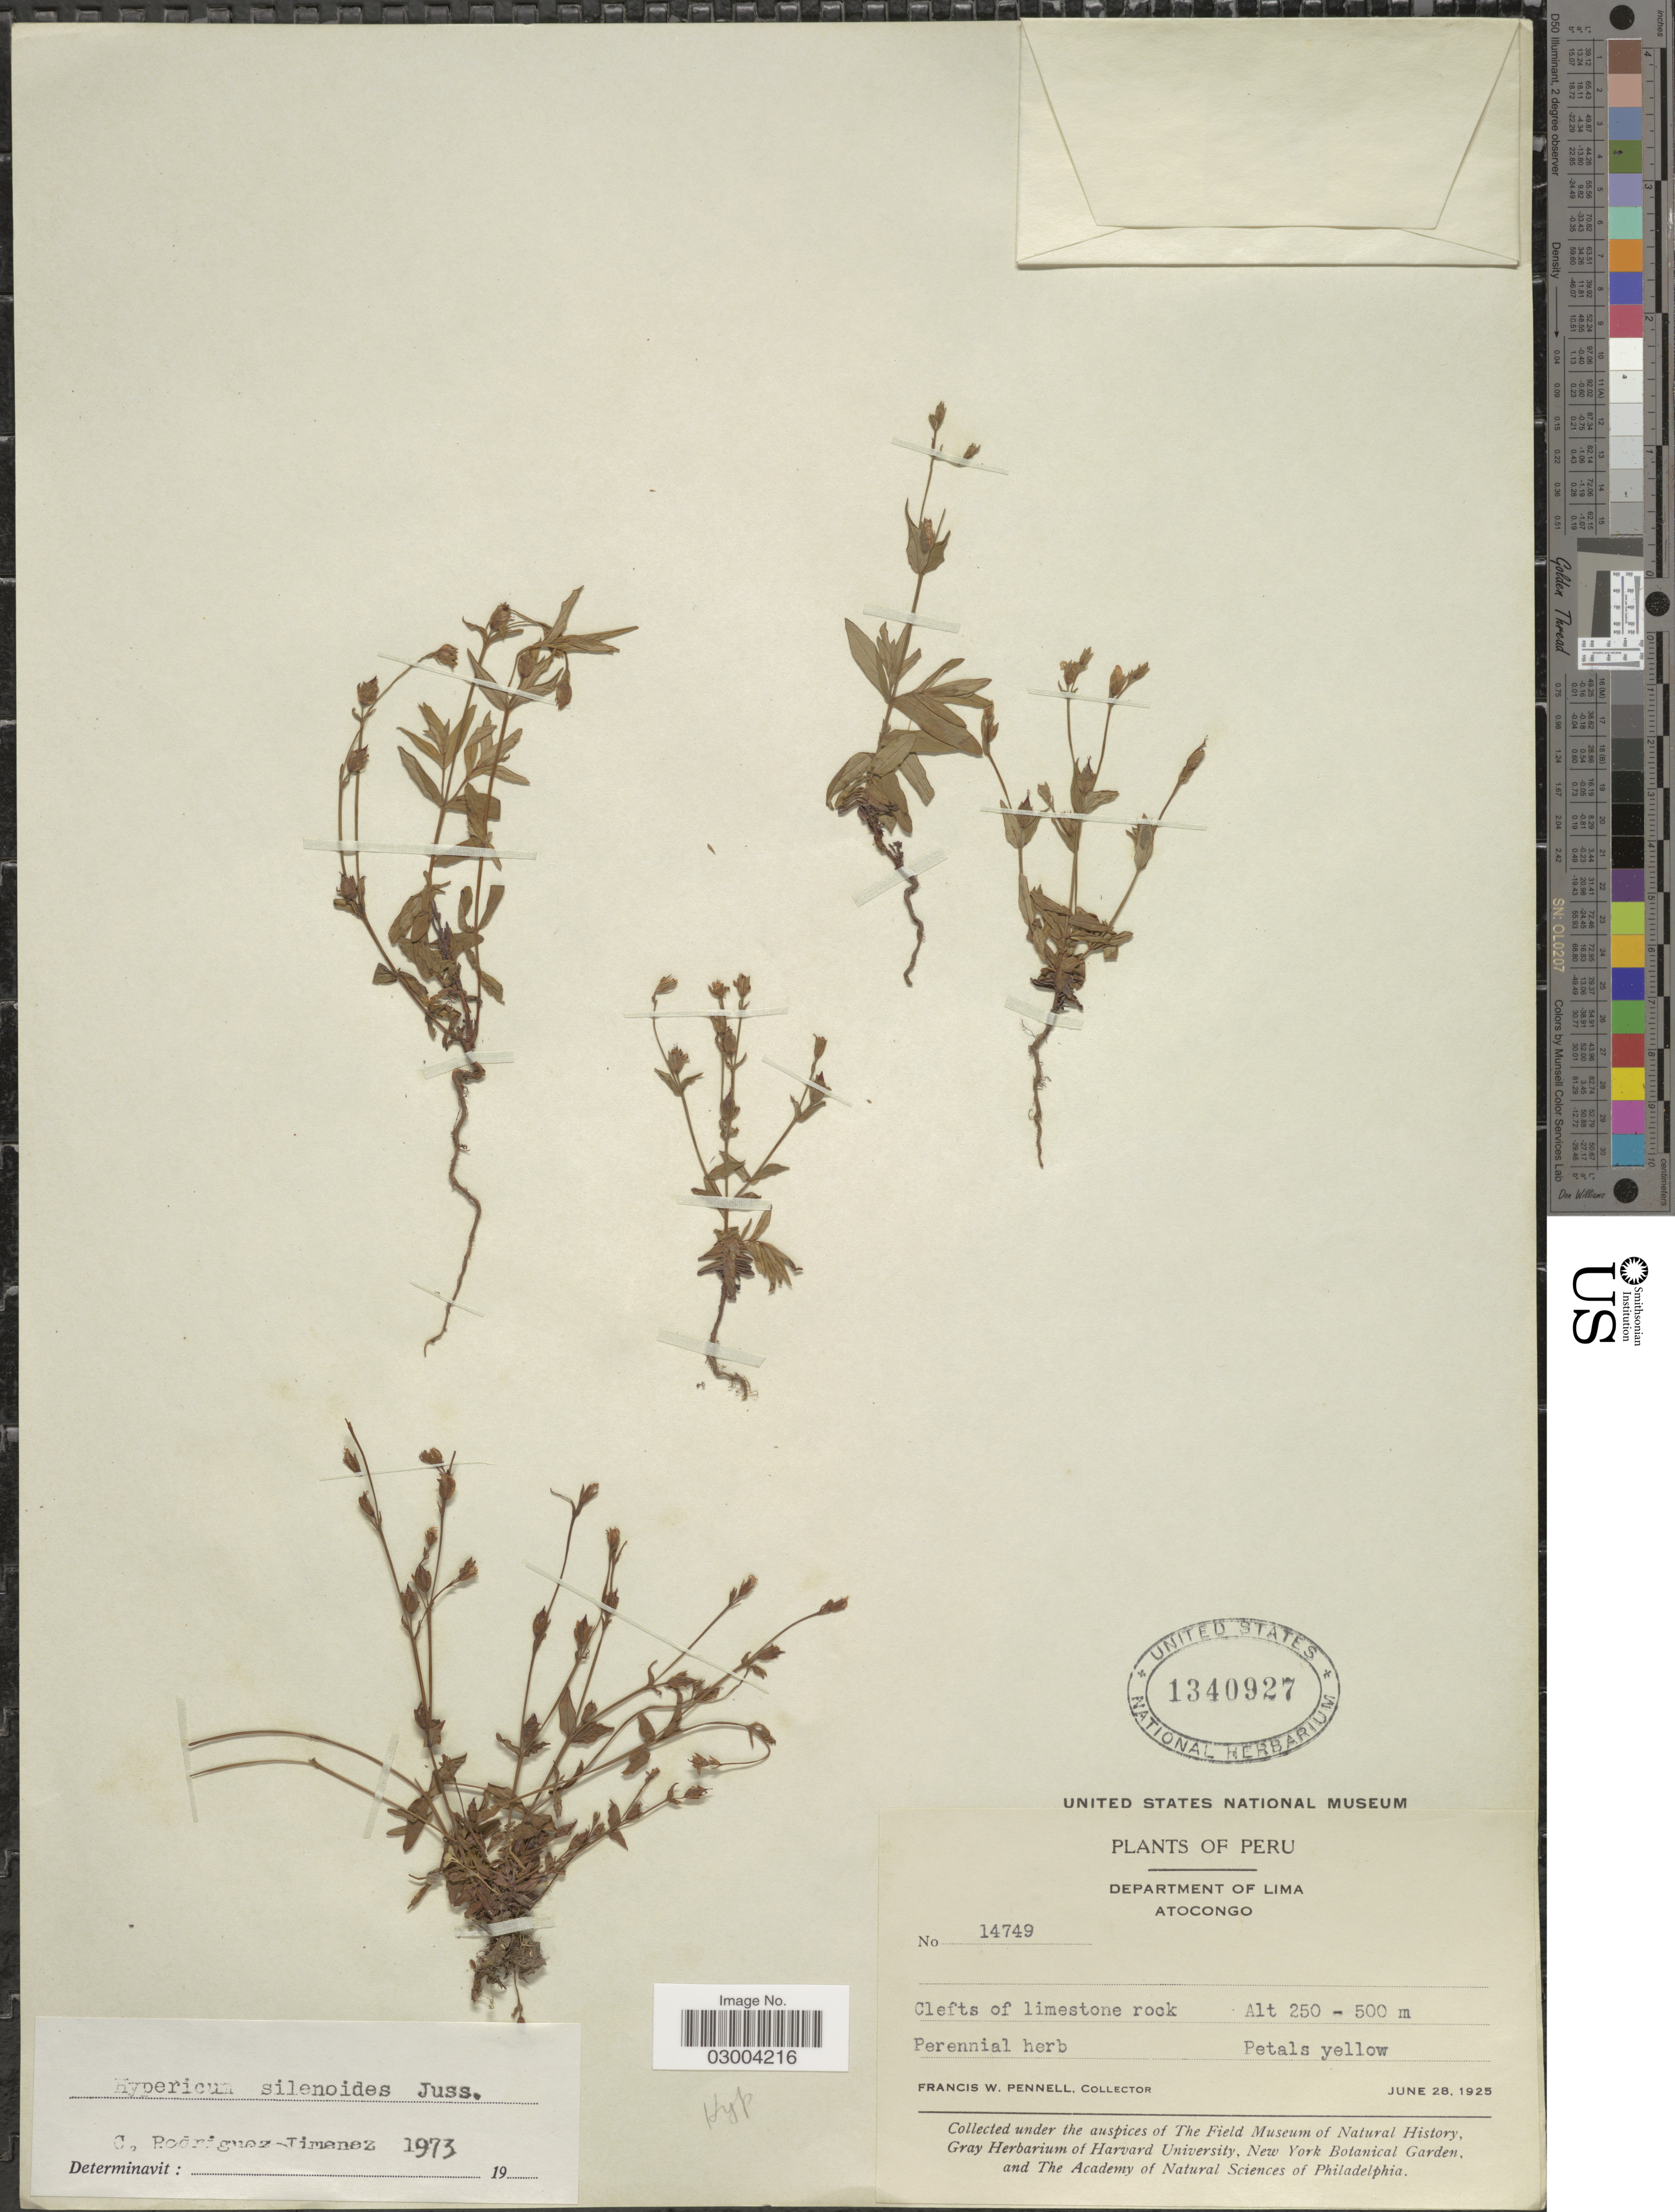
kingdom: Plantae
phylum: Tracheophyta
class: Magnoliopsida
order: Malpighiales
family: Hypericaceae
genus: Hypericum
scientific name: Hypericum silenoides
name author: Juss.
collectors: F. W. Pennell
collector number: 14749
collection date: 1925-06-28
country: Peru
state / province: Lima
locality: Department of Lima, Atocongo.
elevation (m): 250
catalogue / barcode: US 1340927